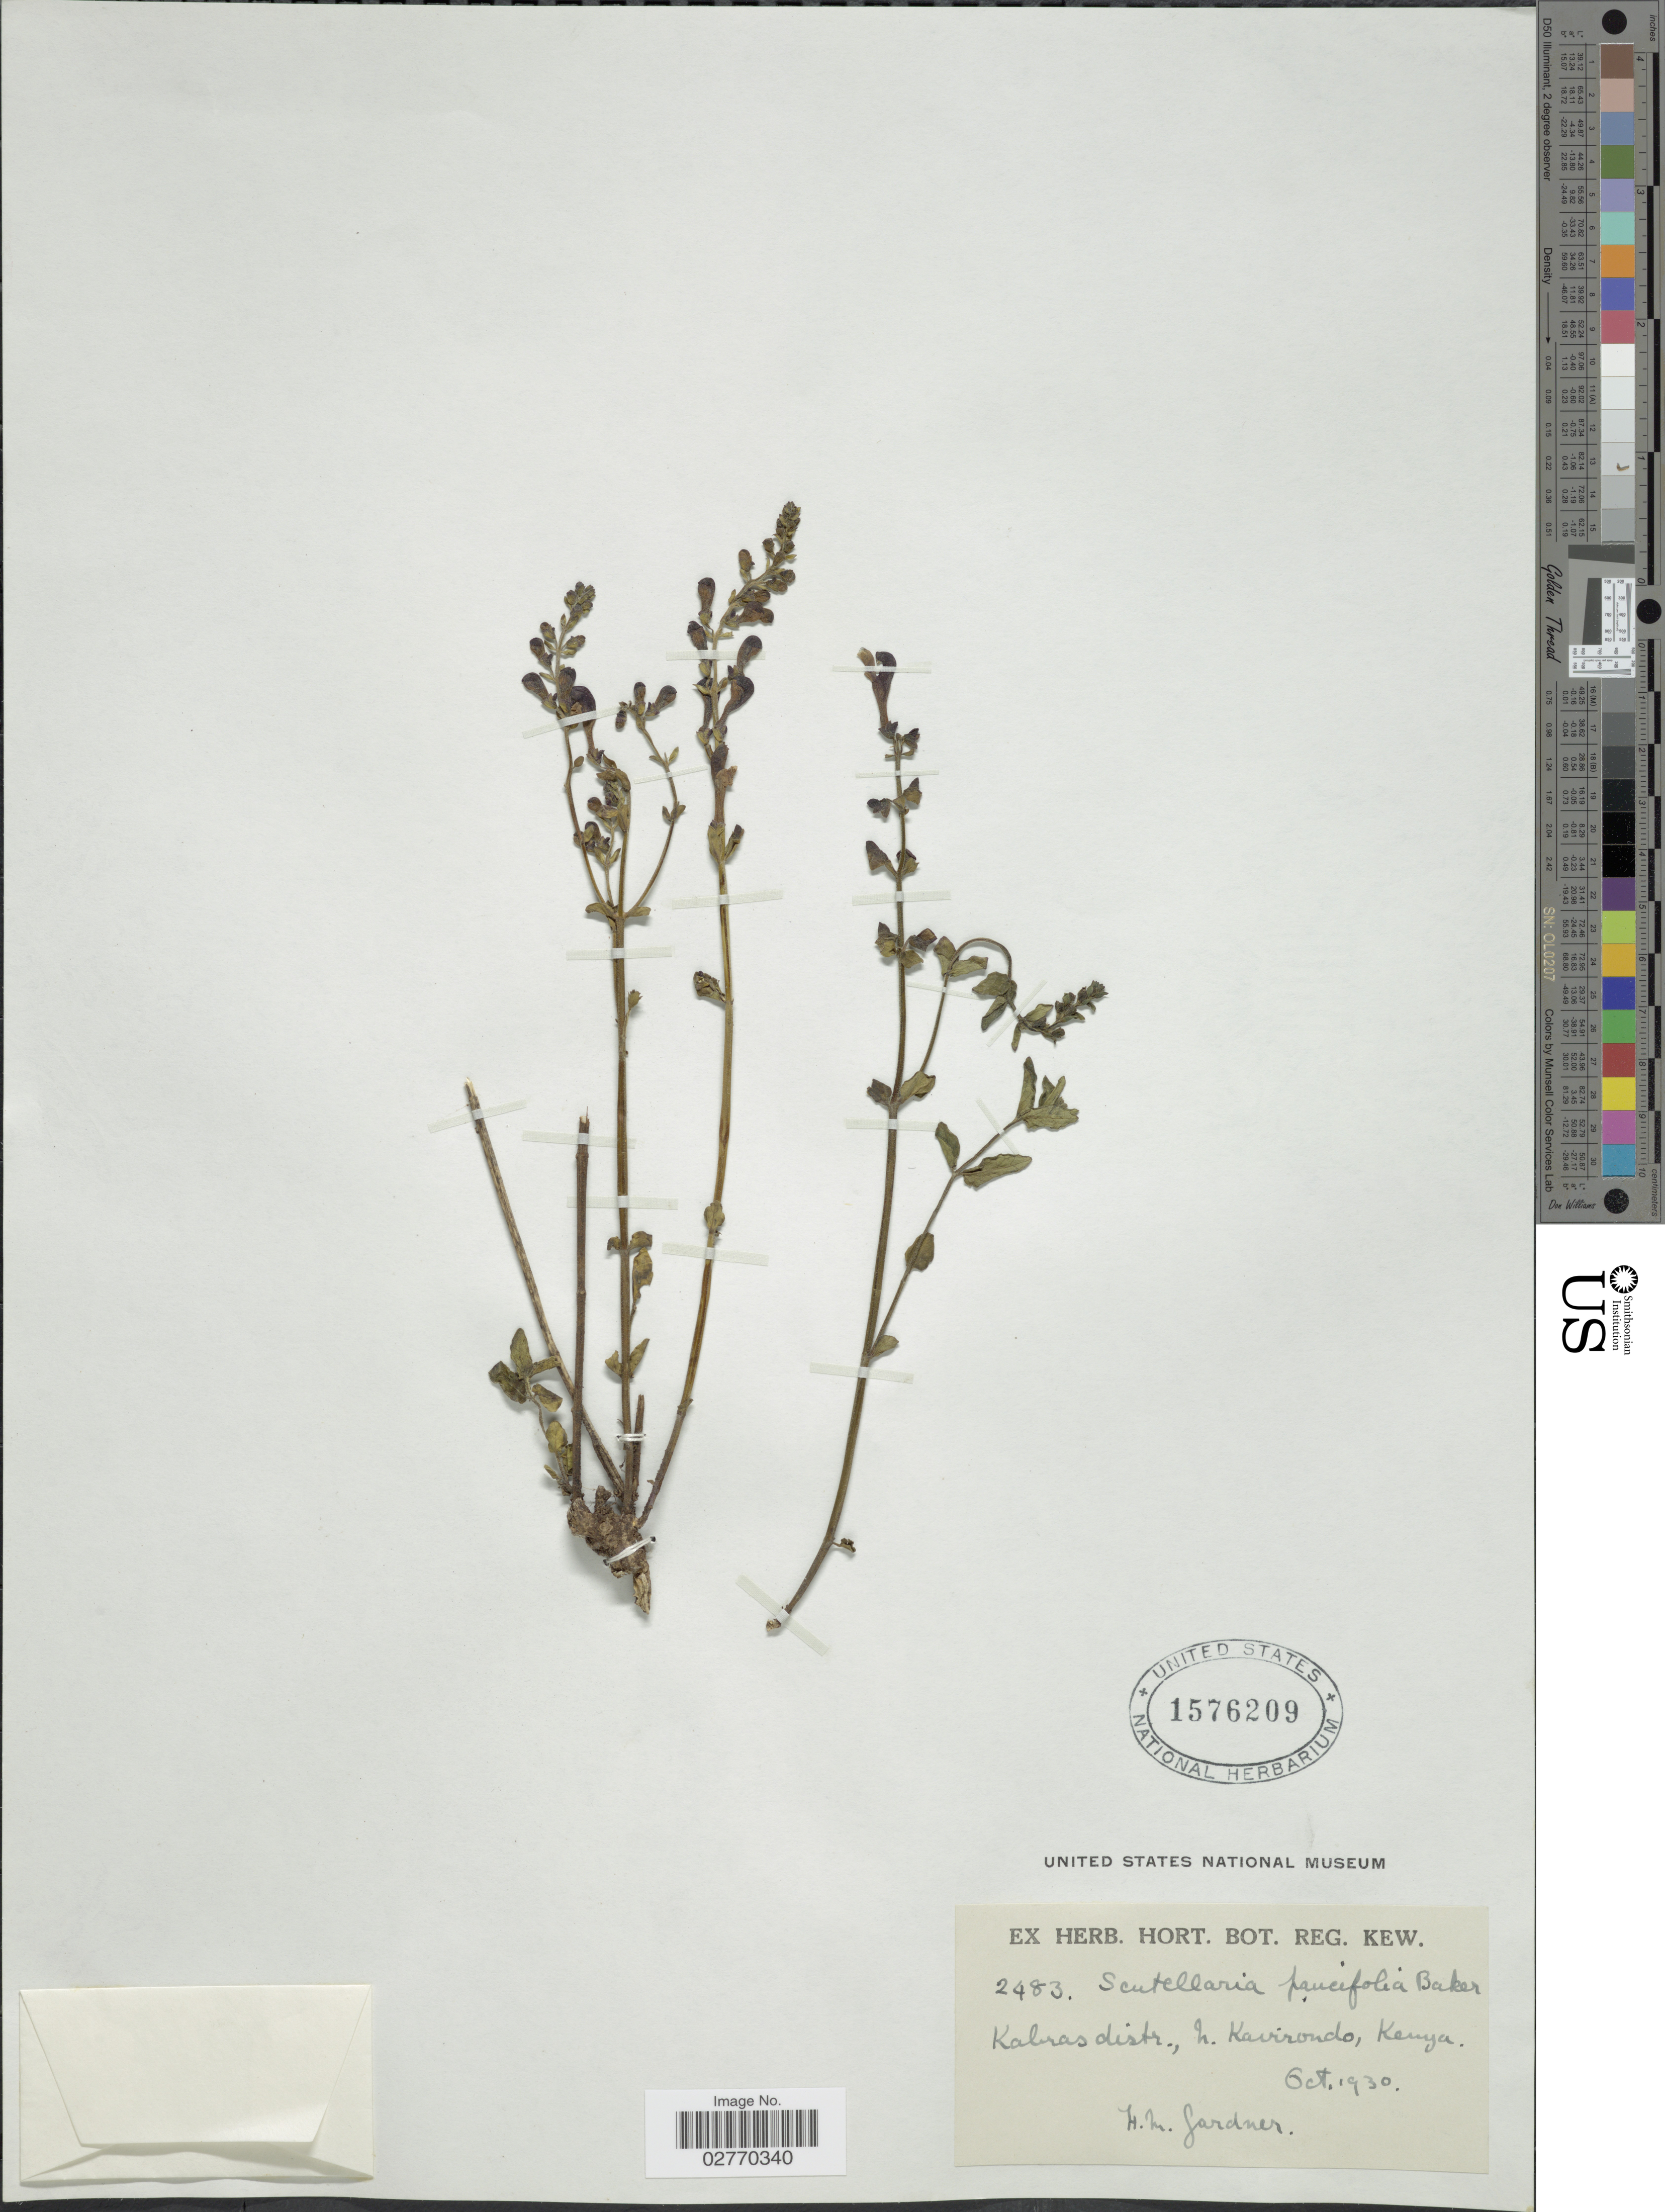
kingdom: Plantae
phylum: Tracheophyta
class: Magnoliopsida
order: Lamiales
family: Lamiaceae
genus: Scutellaria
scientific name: Scutellaria paucifolia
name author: Baker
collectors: H. M. Gardner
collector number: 2483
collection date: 1930-10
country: Kenya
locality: Kabras distr., N. Kavirondo.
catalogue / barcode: US 1576209